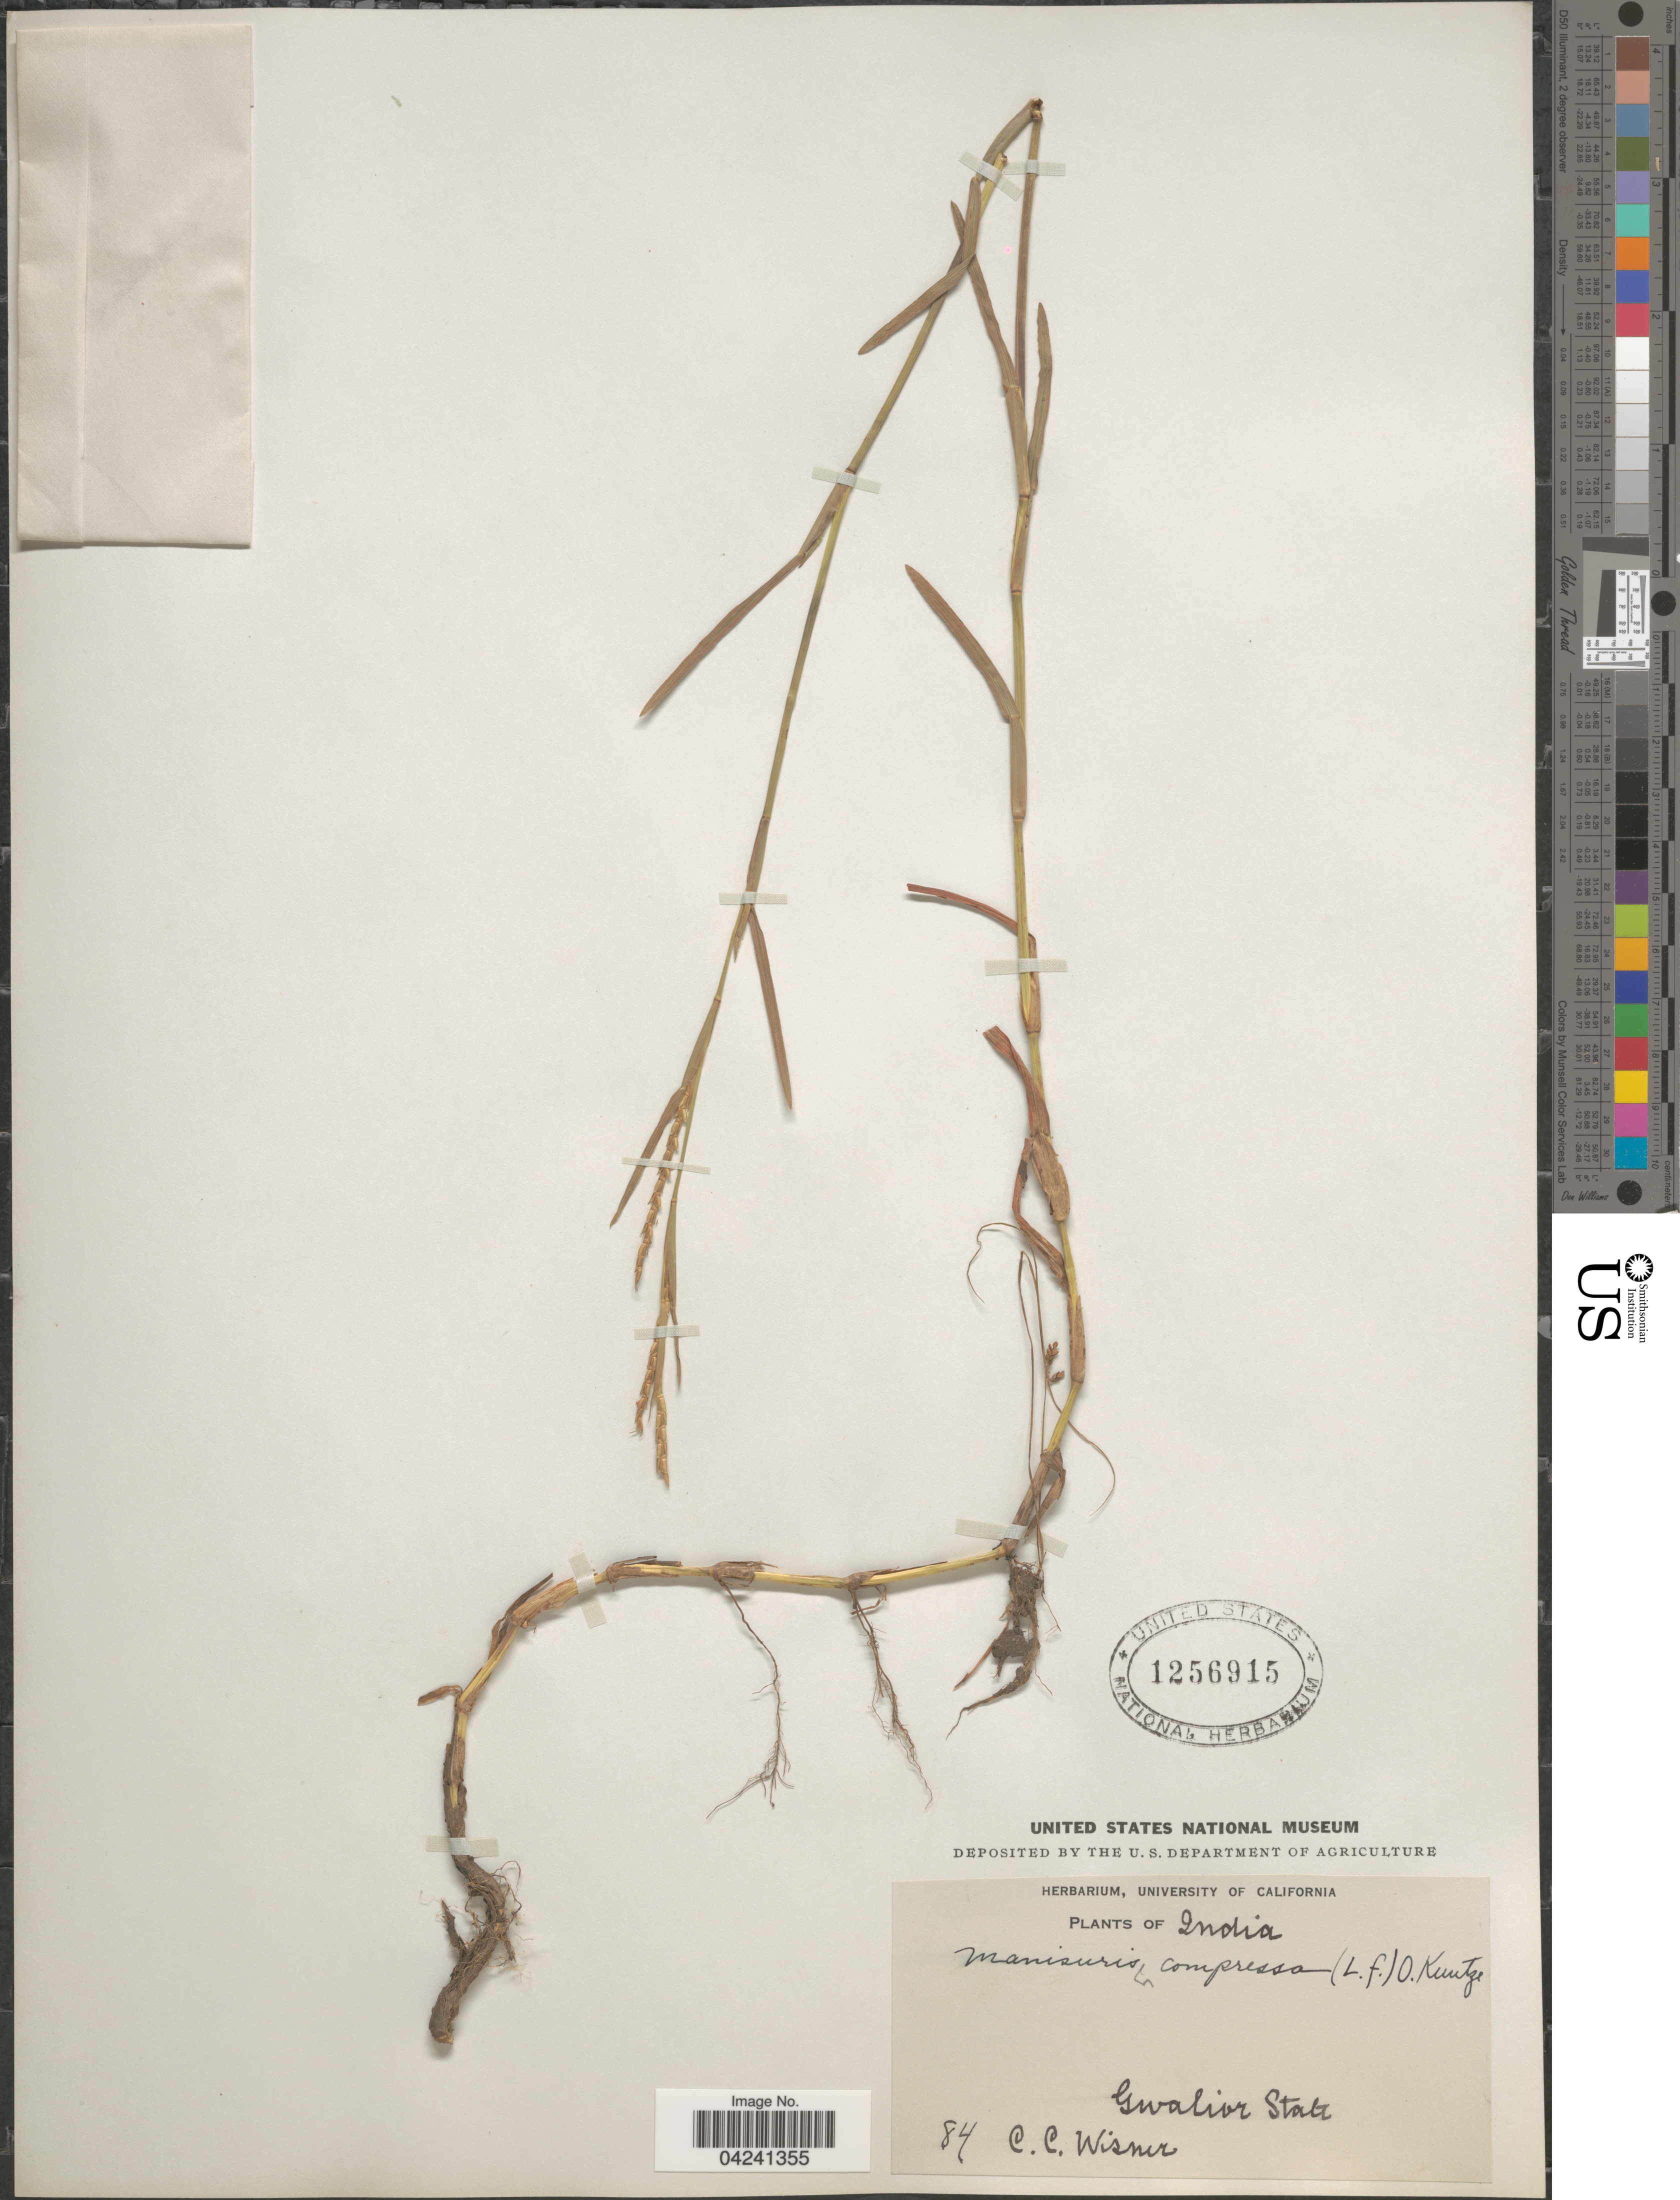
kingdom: Plantae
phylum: Tracheophyta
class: Liliopsida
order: Poales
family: Poaceae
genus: Hemarthria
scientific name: Hemarthria compressa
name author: (L.) R. Br.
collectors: C. Wisner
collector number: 84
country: India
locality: Gwalior State.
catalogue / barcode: US 1256915